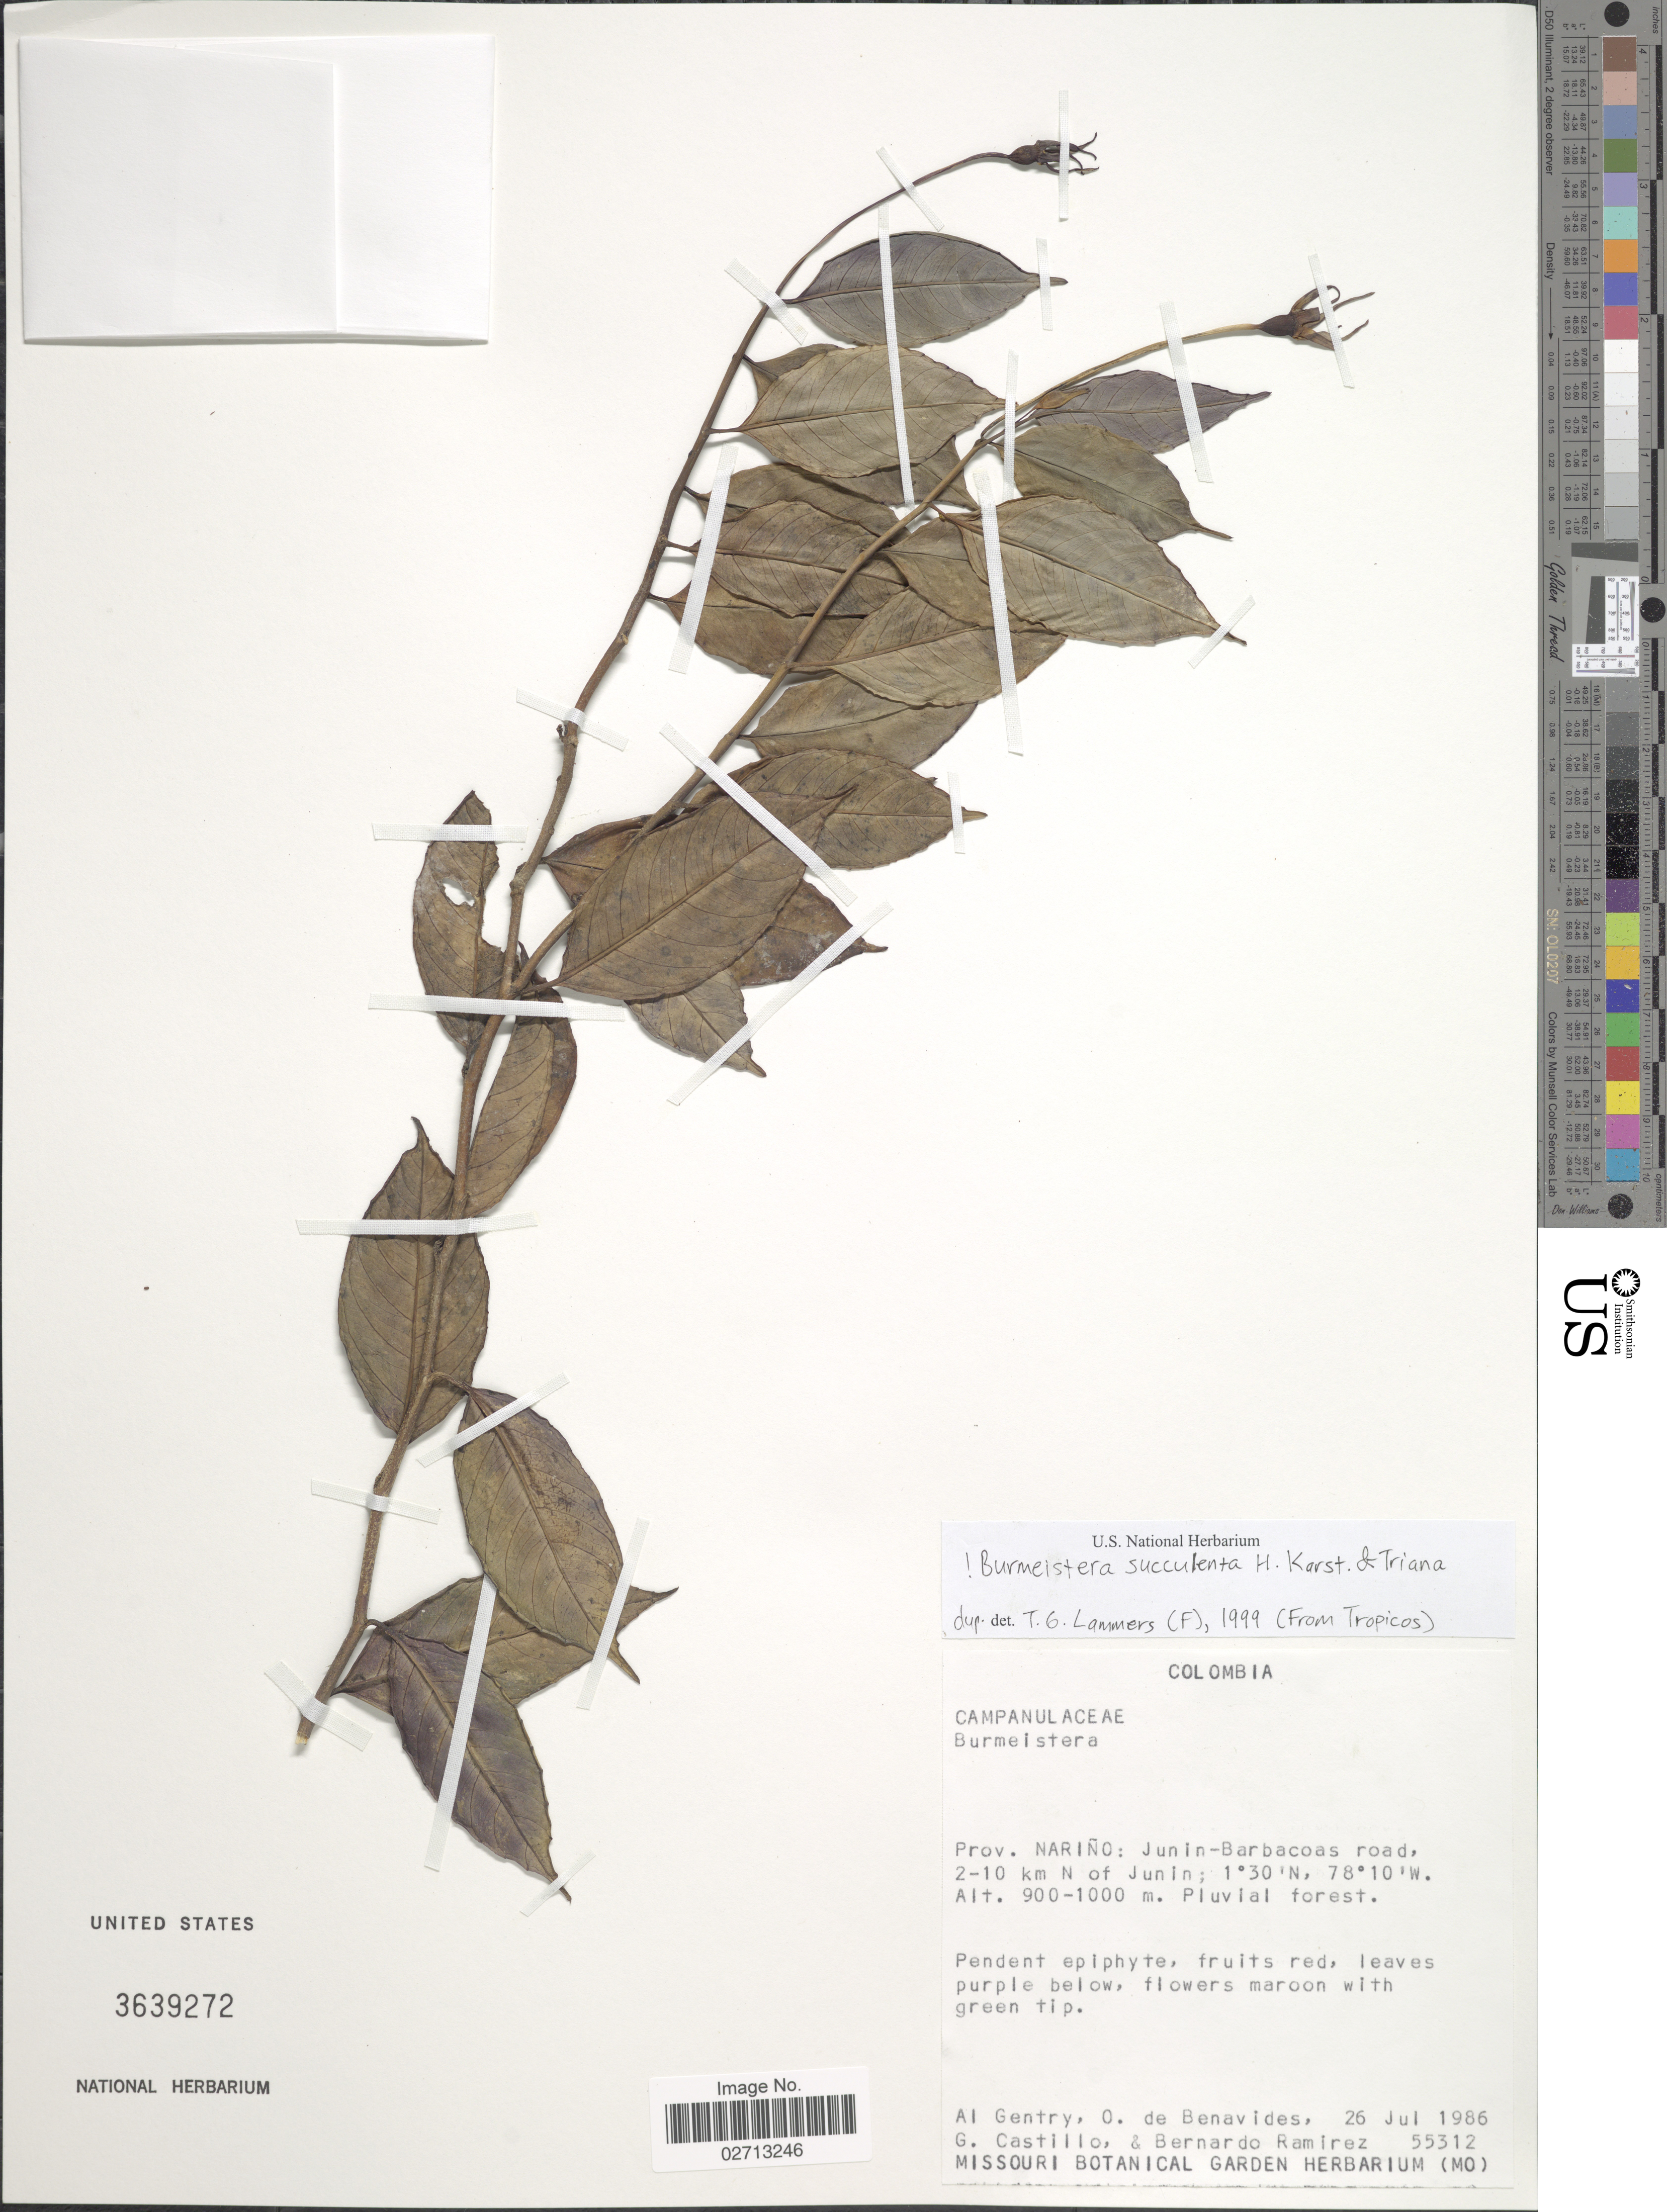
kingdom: Plantae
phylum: Tracheophyta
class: Magnoliopsida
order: Asterales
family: Campanulaceae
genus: Burmeistera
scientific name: Burmeistera succulenta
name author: H. Karst. & Triana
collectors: A. H. Gentry, Olga S. de Benavides, G. Castillo & B. Ramírez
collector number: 55312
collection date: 1986-07-26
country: Colombia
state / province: Nariño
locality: Junin-Barbacoas road, 2-10 km N of Junin.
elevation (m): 900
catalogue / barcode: US 3639272